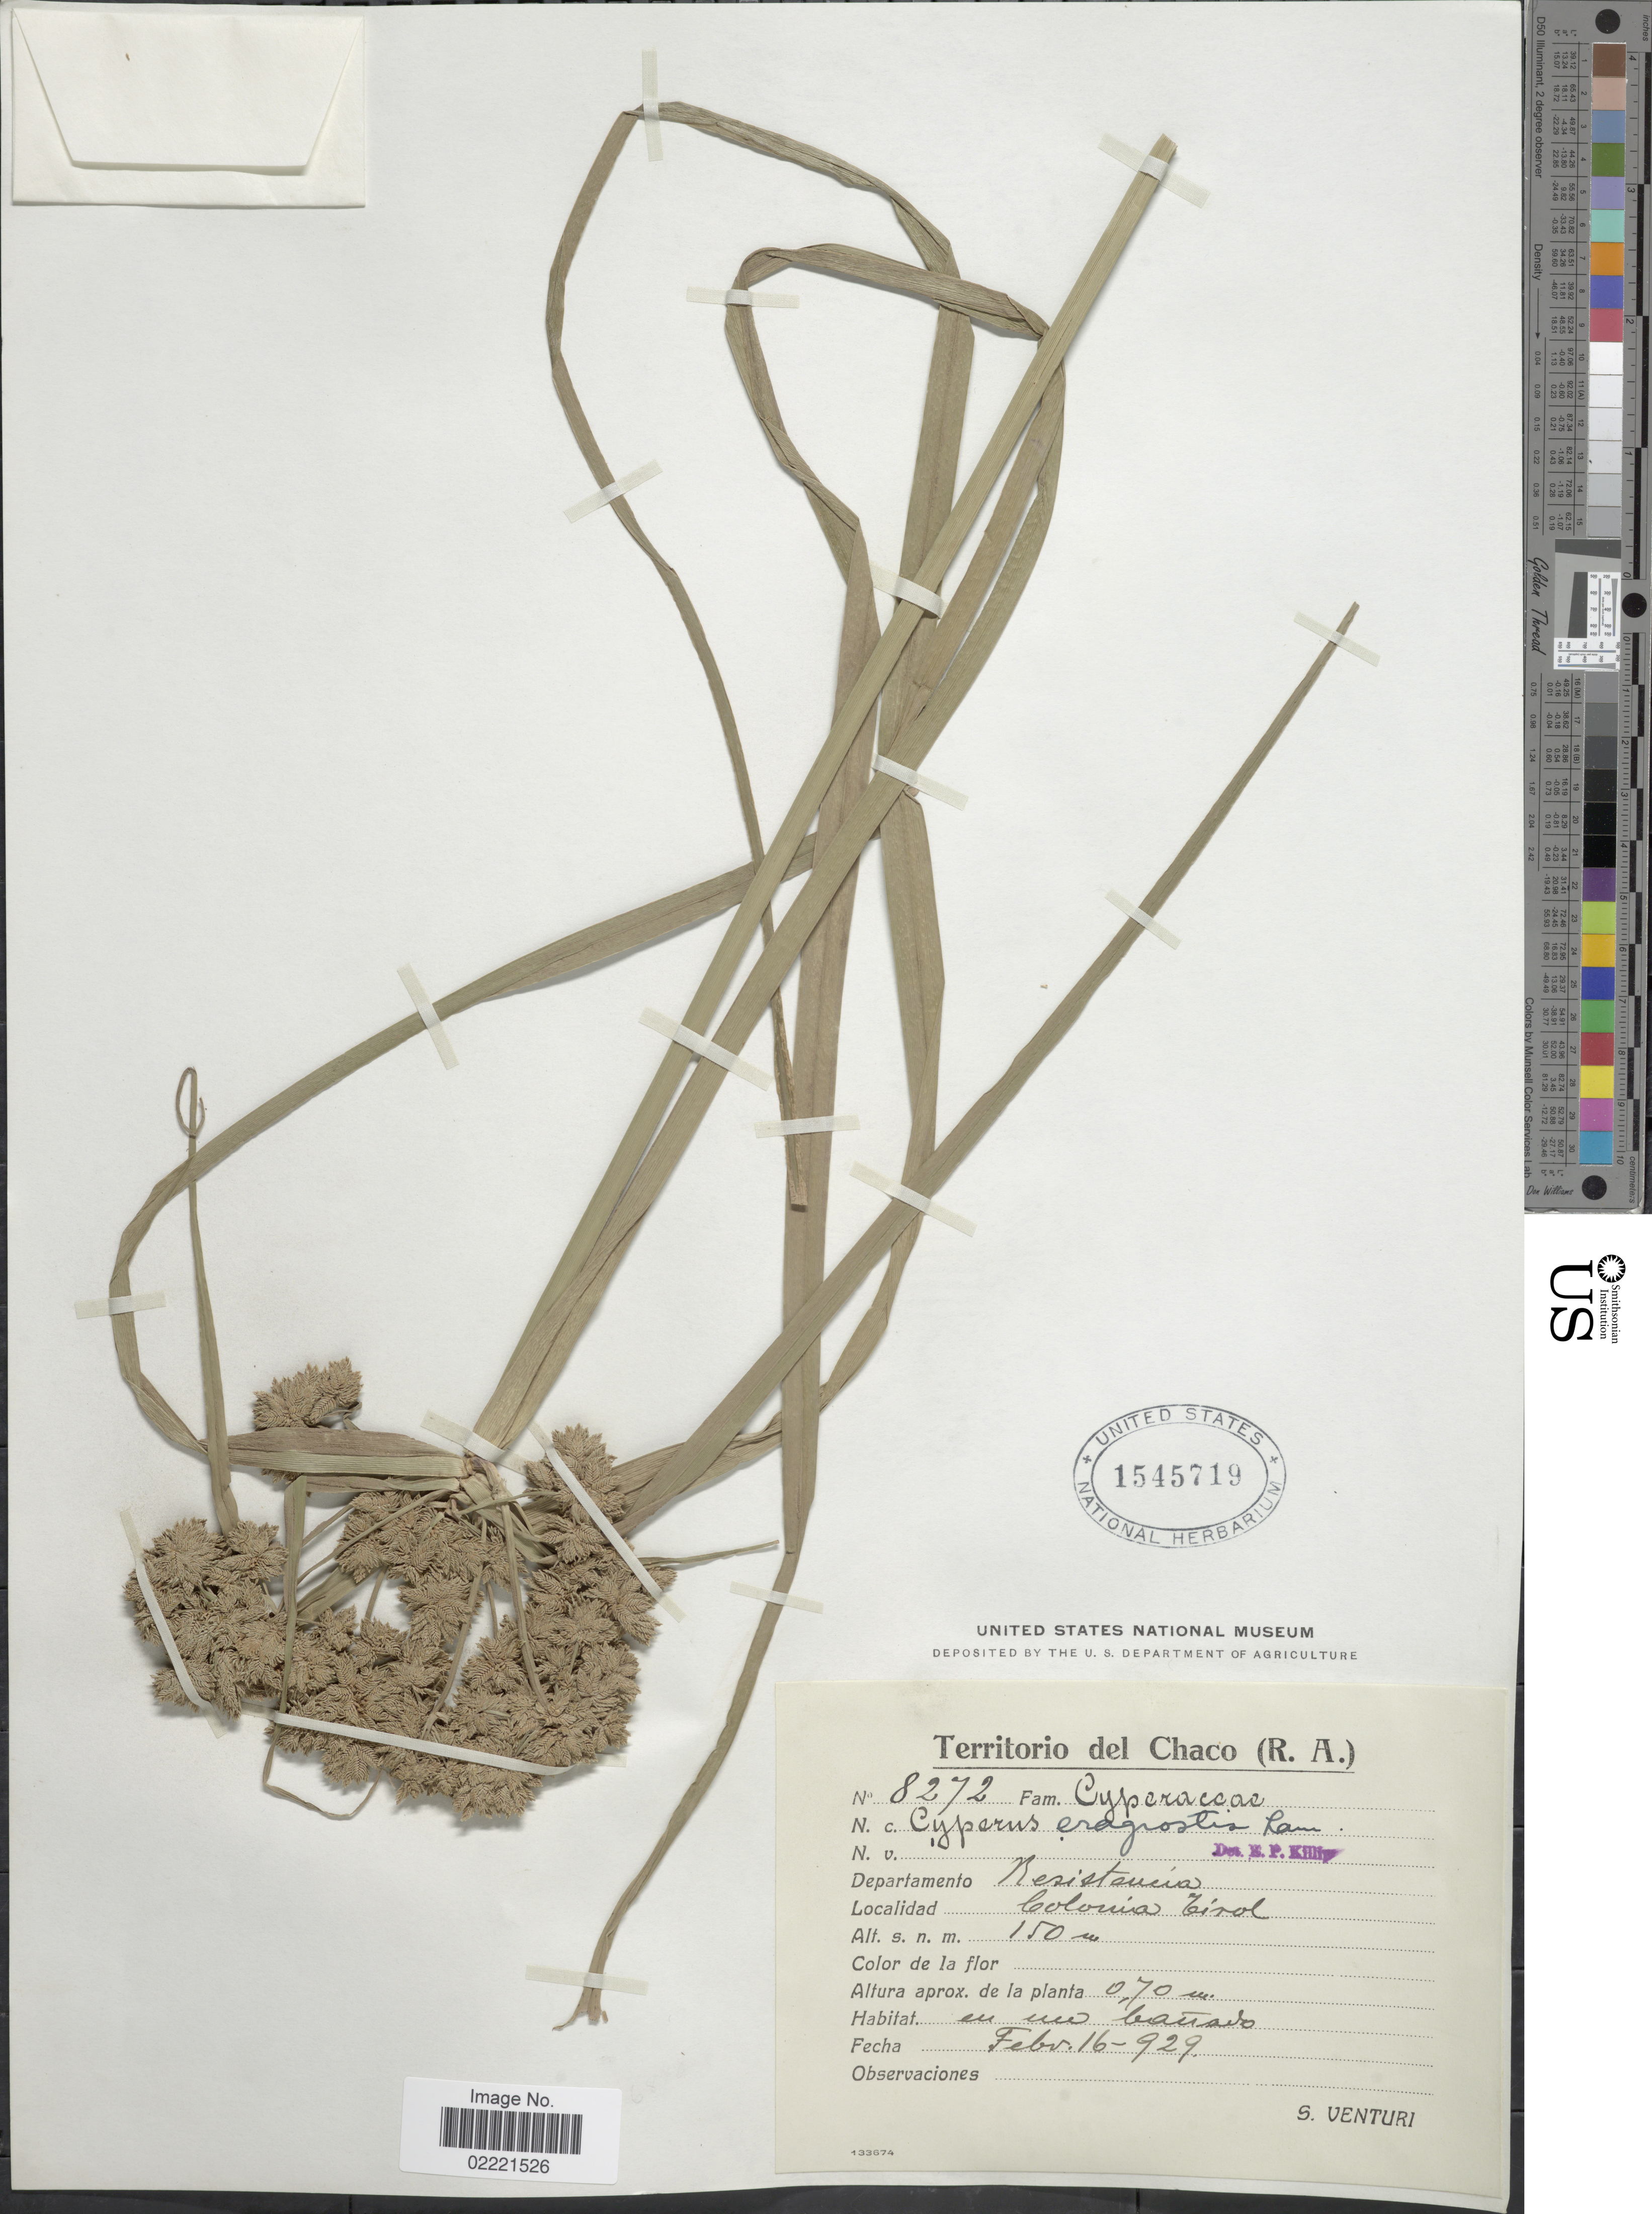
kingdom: Plantae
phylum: Tracheophyta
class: Liliopsida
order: Poales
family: Cyperaceae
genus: Cyperus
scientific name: Cyperus eragrostis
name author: Lam.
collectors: S. Venturi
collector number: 8272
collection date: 1929-02-16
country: Argentina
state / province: Chaco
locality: (R.A.) Departamento Resistancia, Colonia Tirol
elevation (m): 150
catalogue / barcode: US 1545719